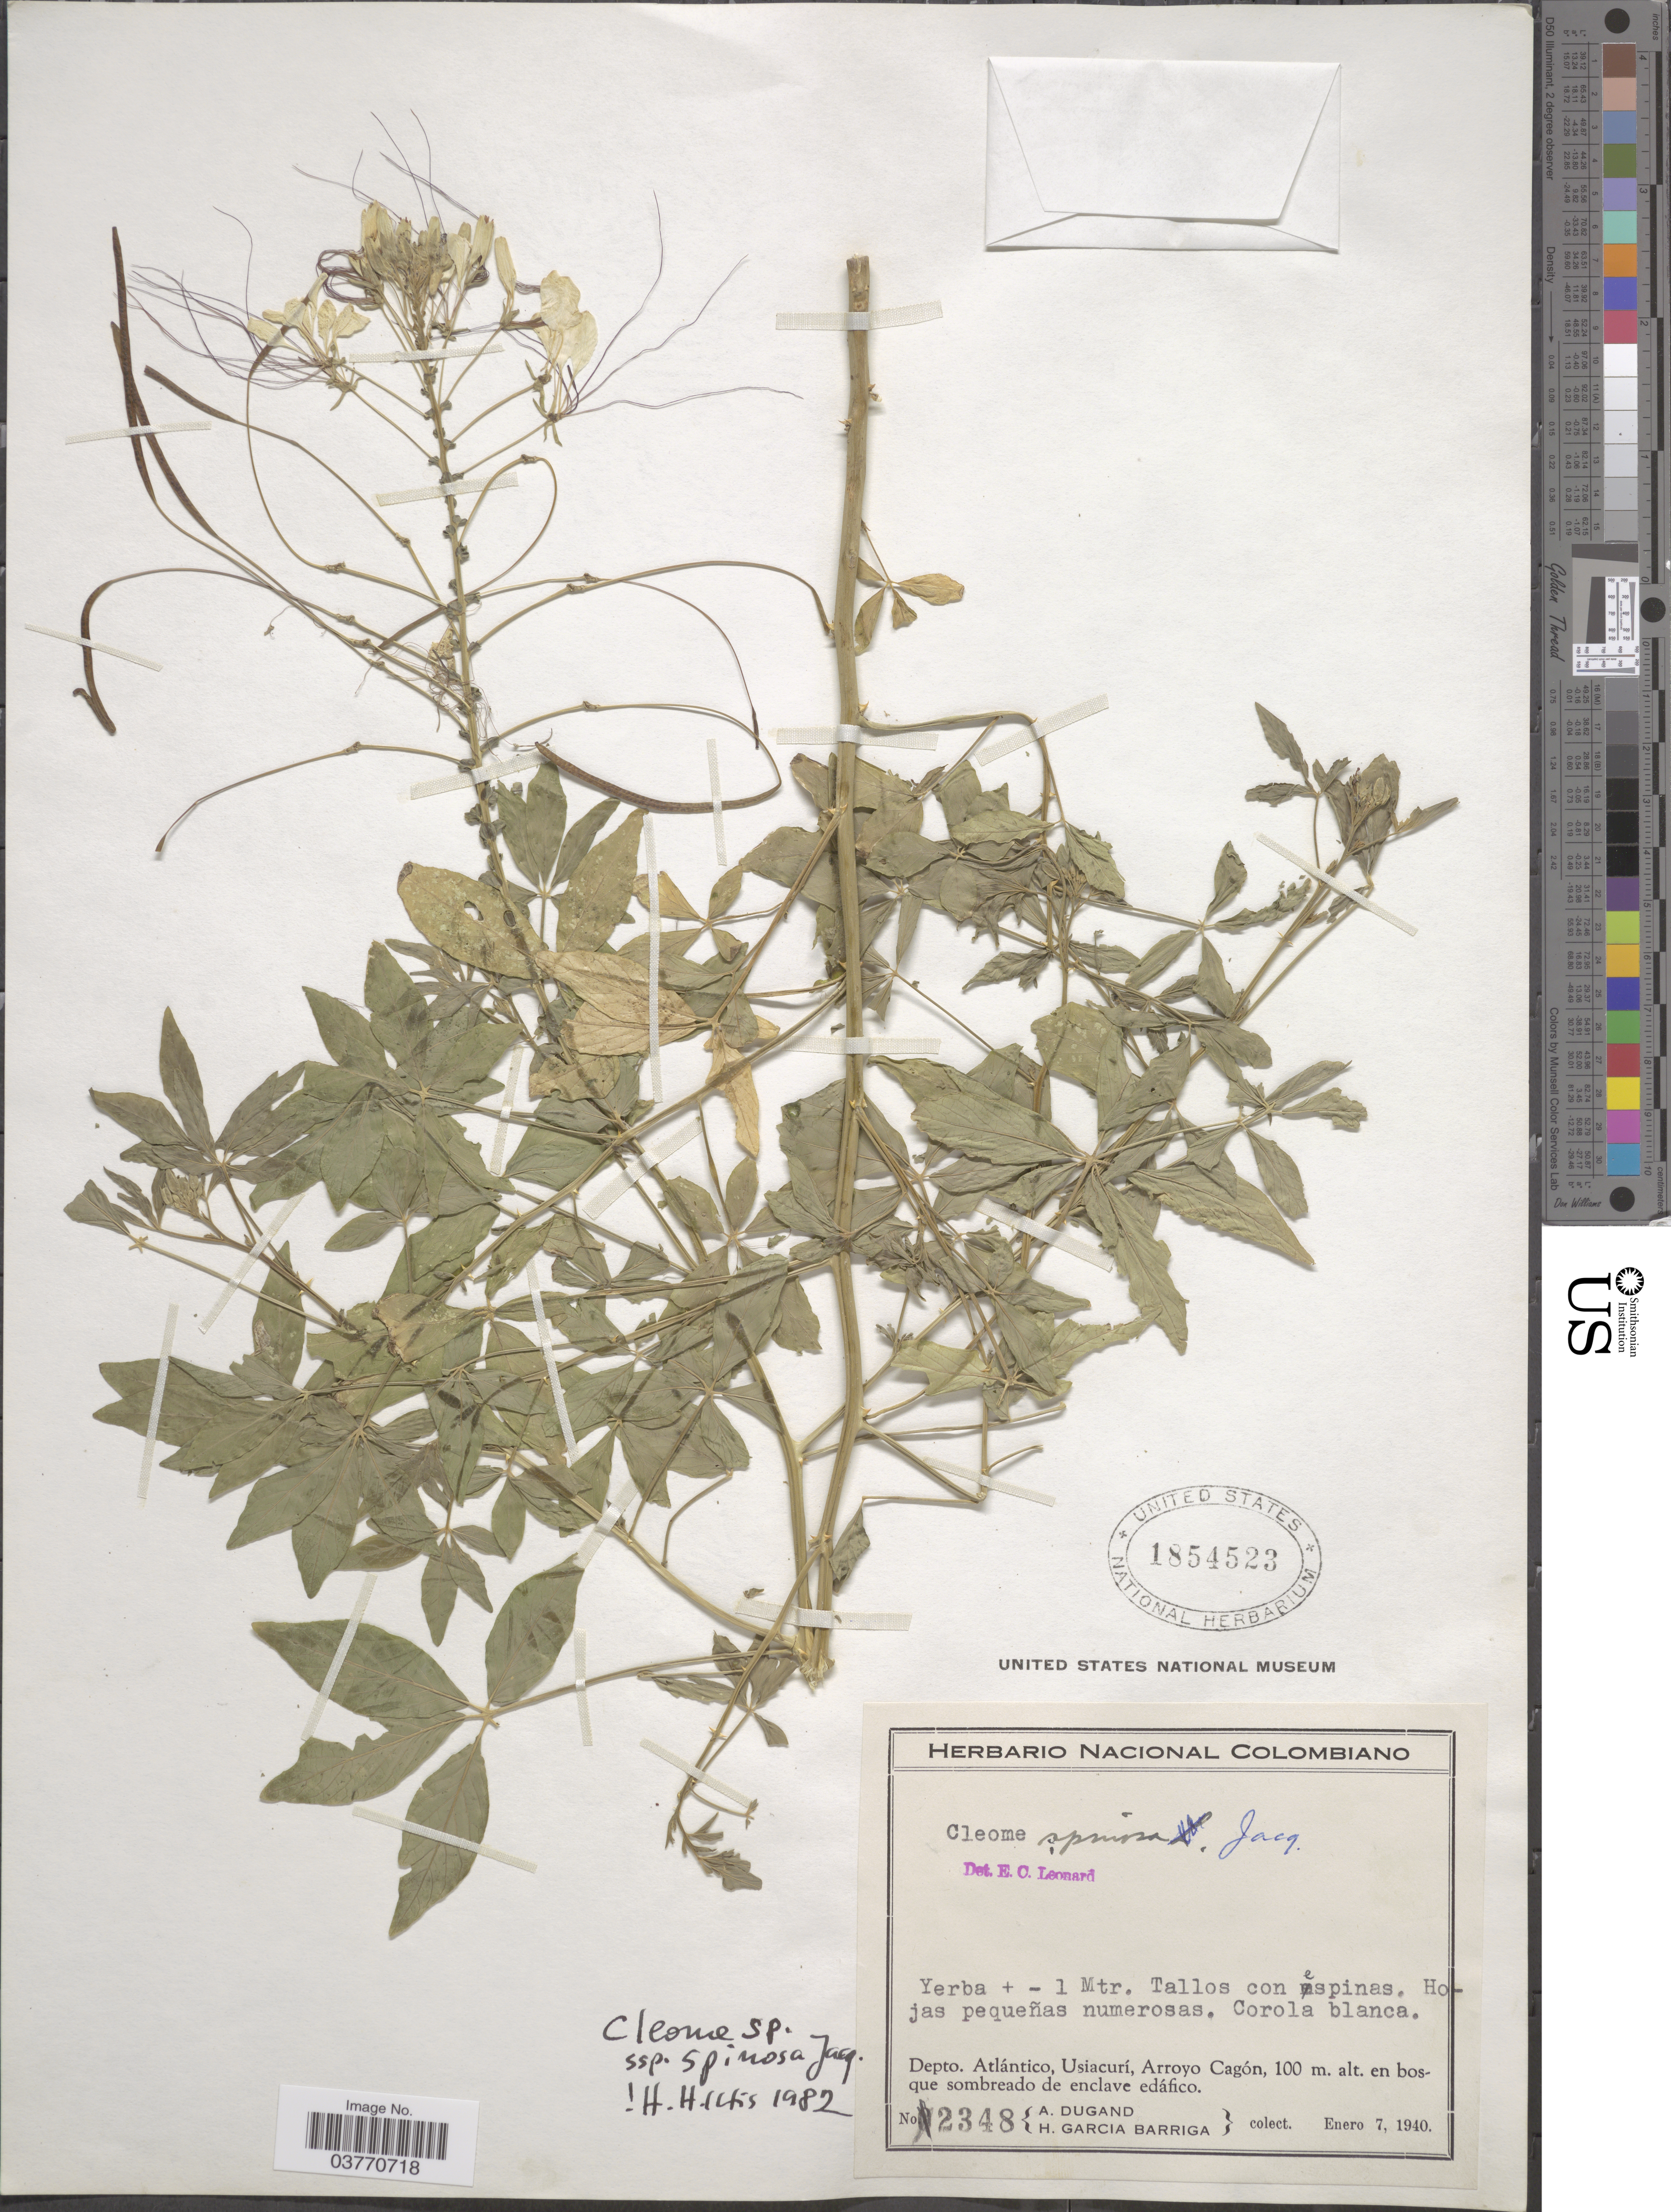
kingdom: Plantae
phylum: Tracheophyta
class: Magnoliopsida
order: Brassicales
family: Cleomaceae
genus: Tarenaya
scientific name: Tarenaya spinosa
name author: (Jacq.) Raf.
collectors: A. Dugand & H. García Barriga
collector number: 12348*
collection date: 1940-01-07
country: Colombia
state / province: Atlántico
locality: Depto. Atlántico, Usiacurí, Arroyo Cagón, en bosque sombreado de enclave edáfico.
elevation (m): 100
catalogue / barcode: US 1854523